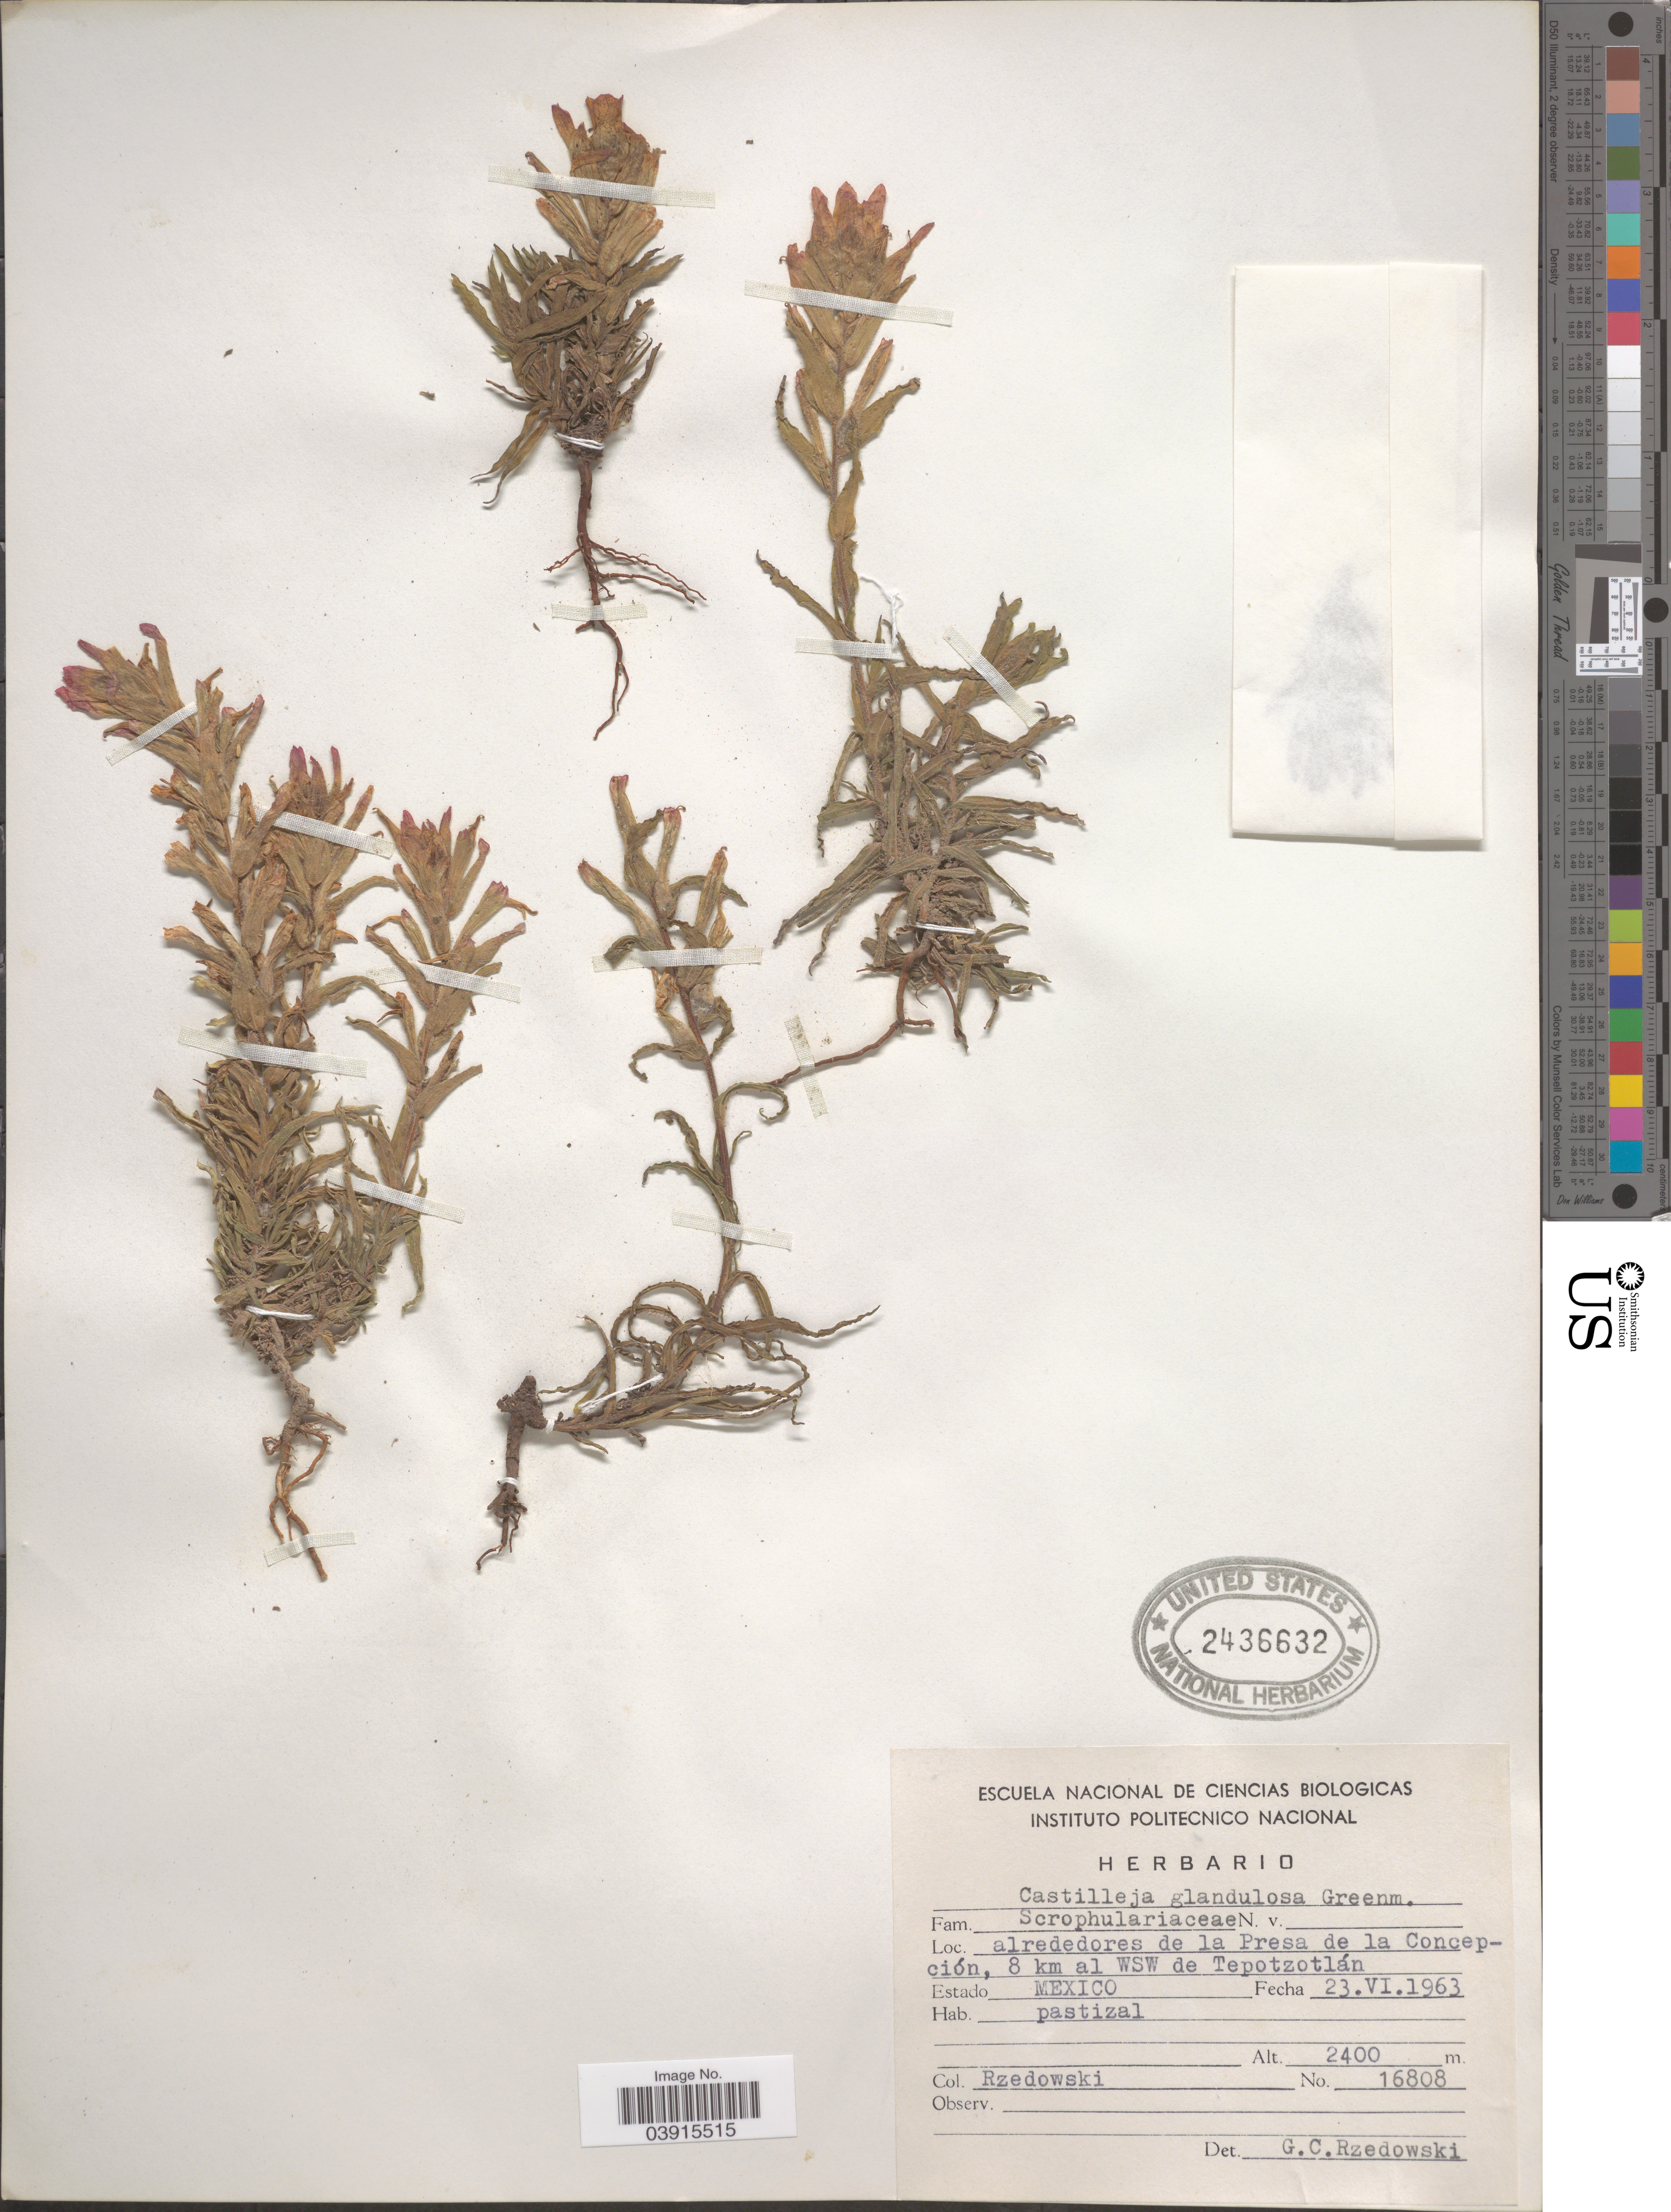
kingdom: Plantae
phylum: Tracheophyta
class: Magnoliopsida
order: Lamiales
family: Orobanchaceae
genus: Castilleja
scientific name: Castilleja scorzonerifolia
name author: Kunth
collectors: Rzedowski, --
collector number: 16808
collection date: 1963-06-23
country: Mexico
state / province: México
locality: Alrededores de la Presa de la Concepción, 8 km al WSW de Tepotzotlán.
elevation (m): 2400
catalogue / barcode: US 2436632